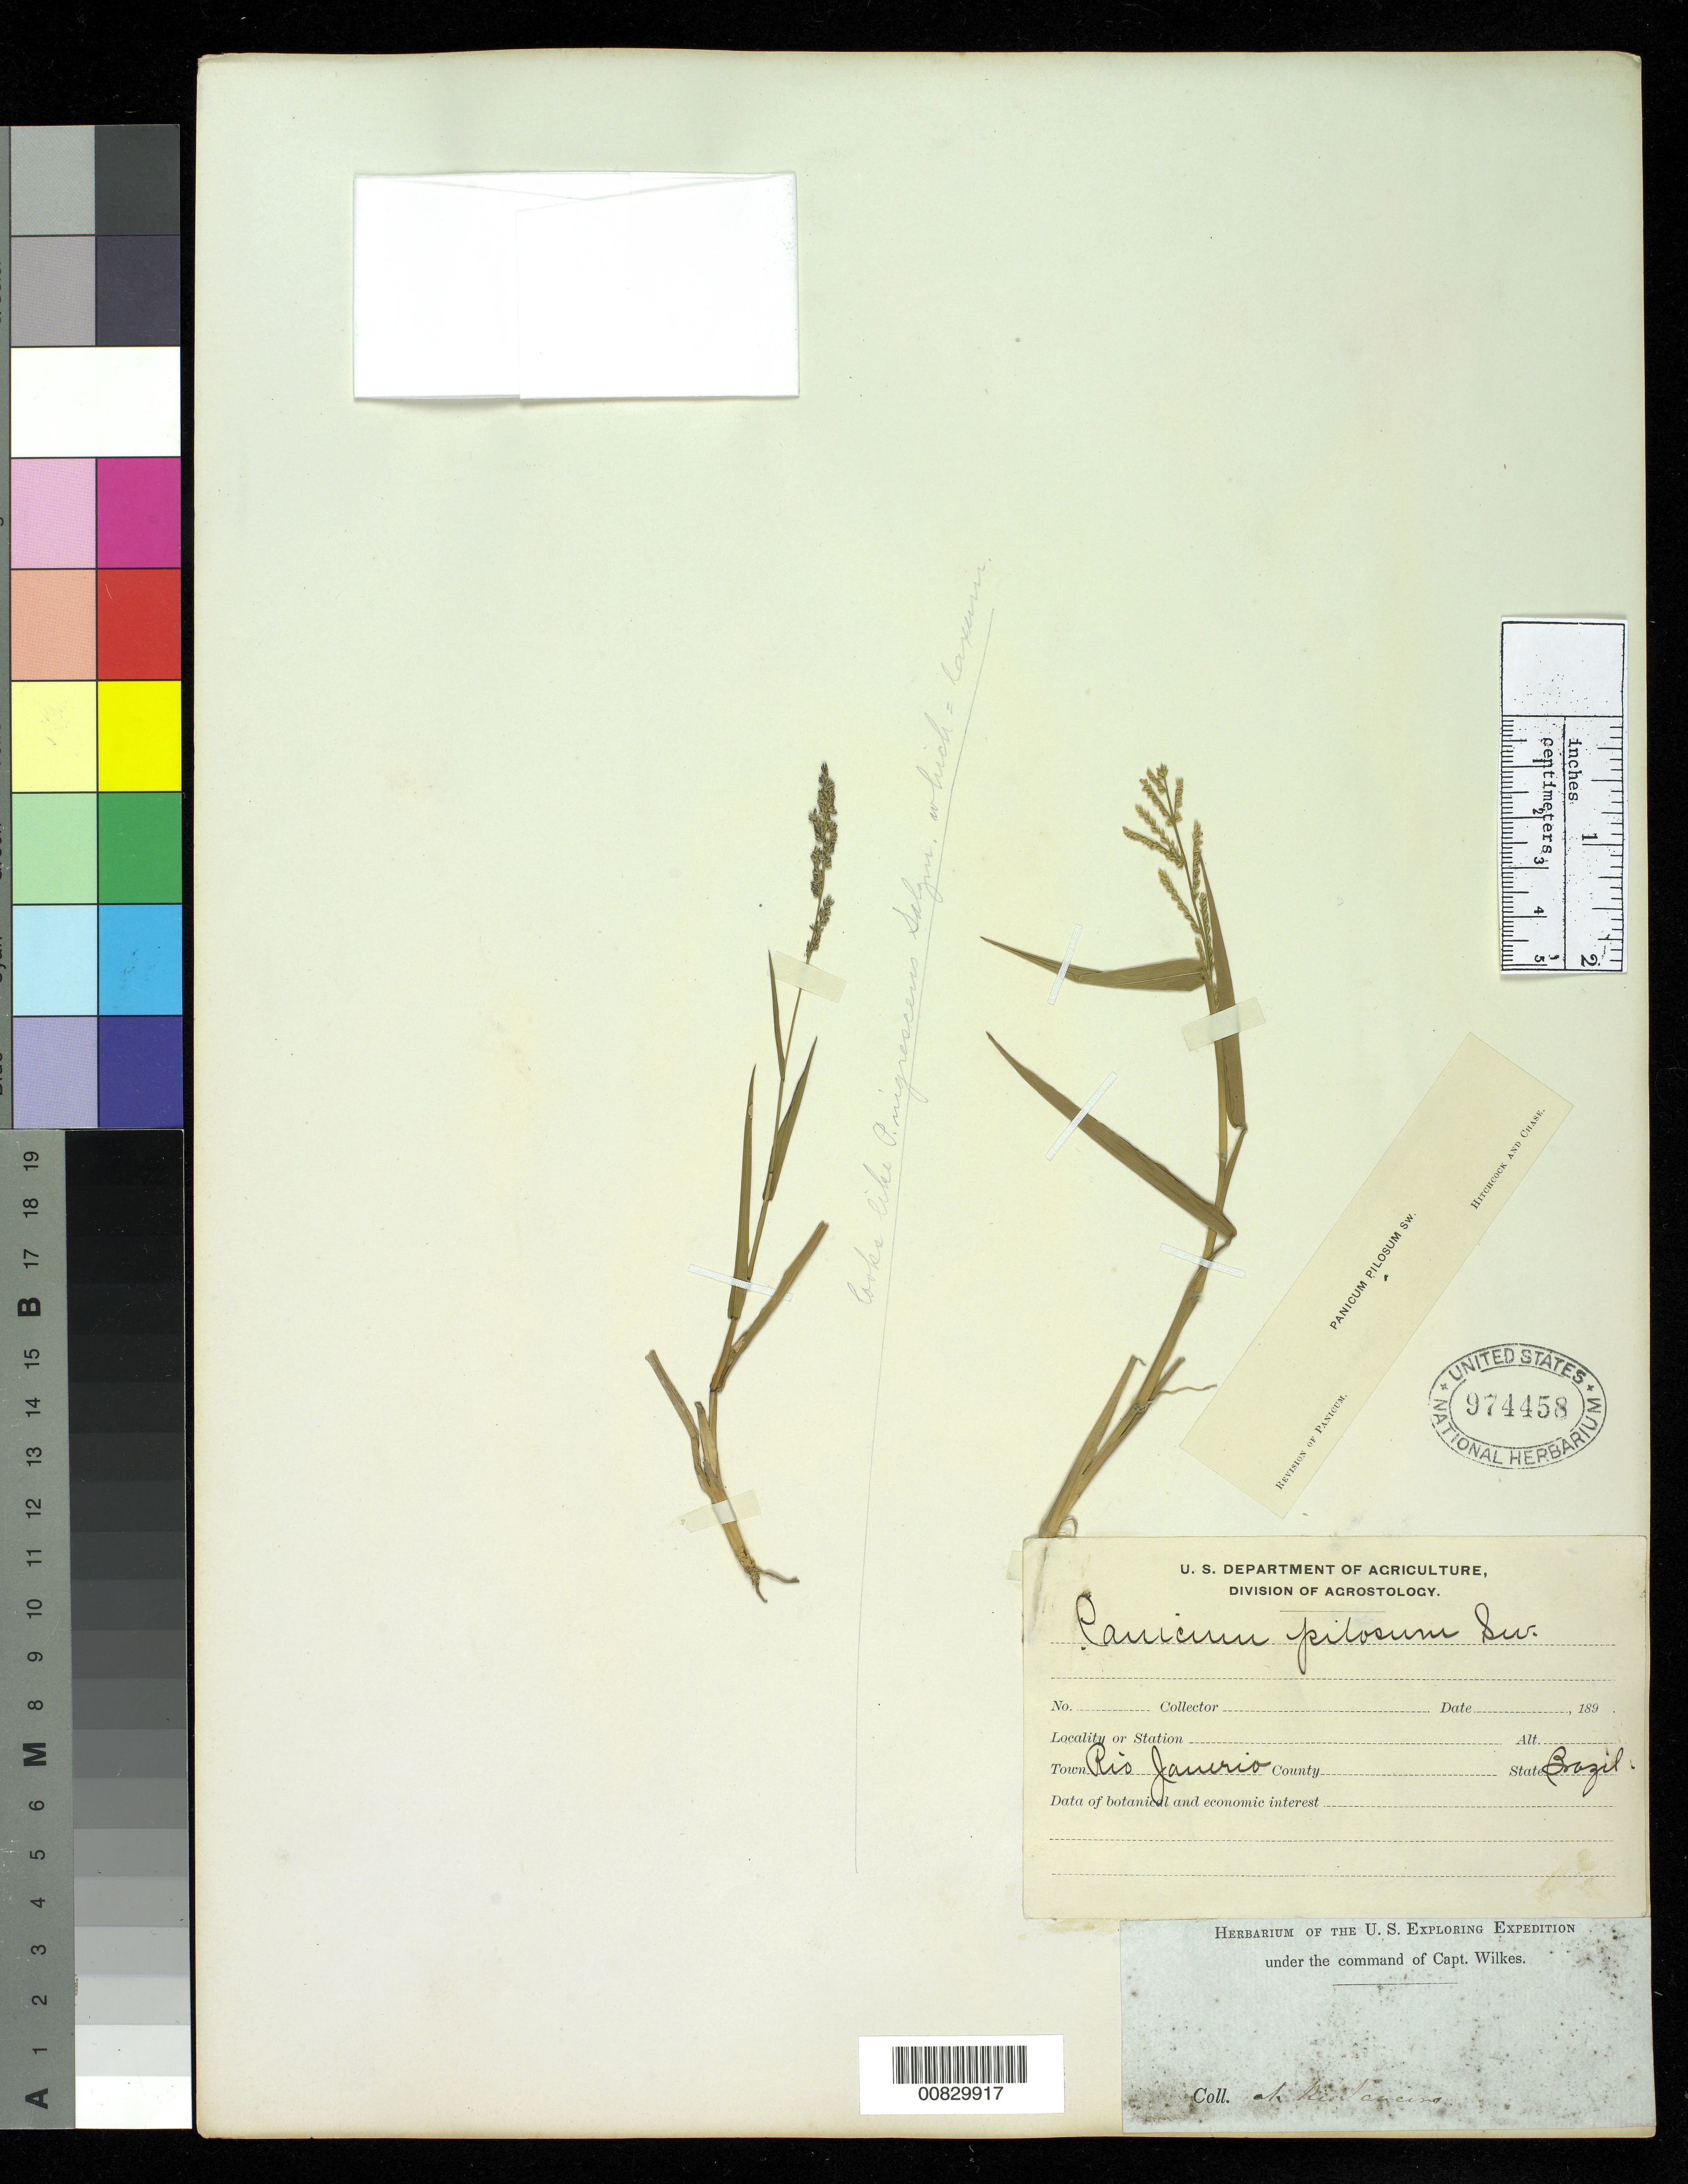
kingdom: Plantae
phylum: Tracheophyta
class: Liliopsida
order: Poales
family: Poaceae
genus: Panicum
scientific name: Panicum pilosum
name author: Sw.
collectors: Wilkes Explor. Exped.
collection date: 1838/1842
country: Brazil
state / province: Rio de Janeiro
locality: at Rio Janeiro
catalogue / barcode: US 974458